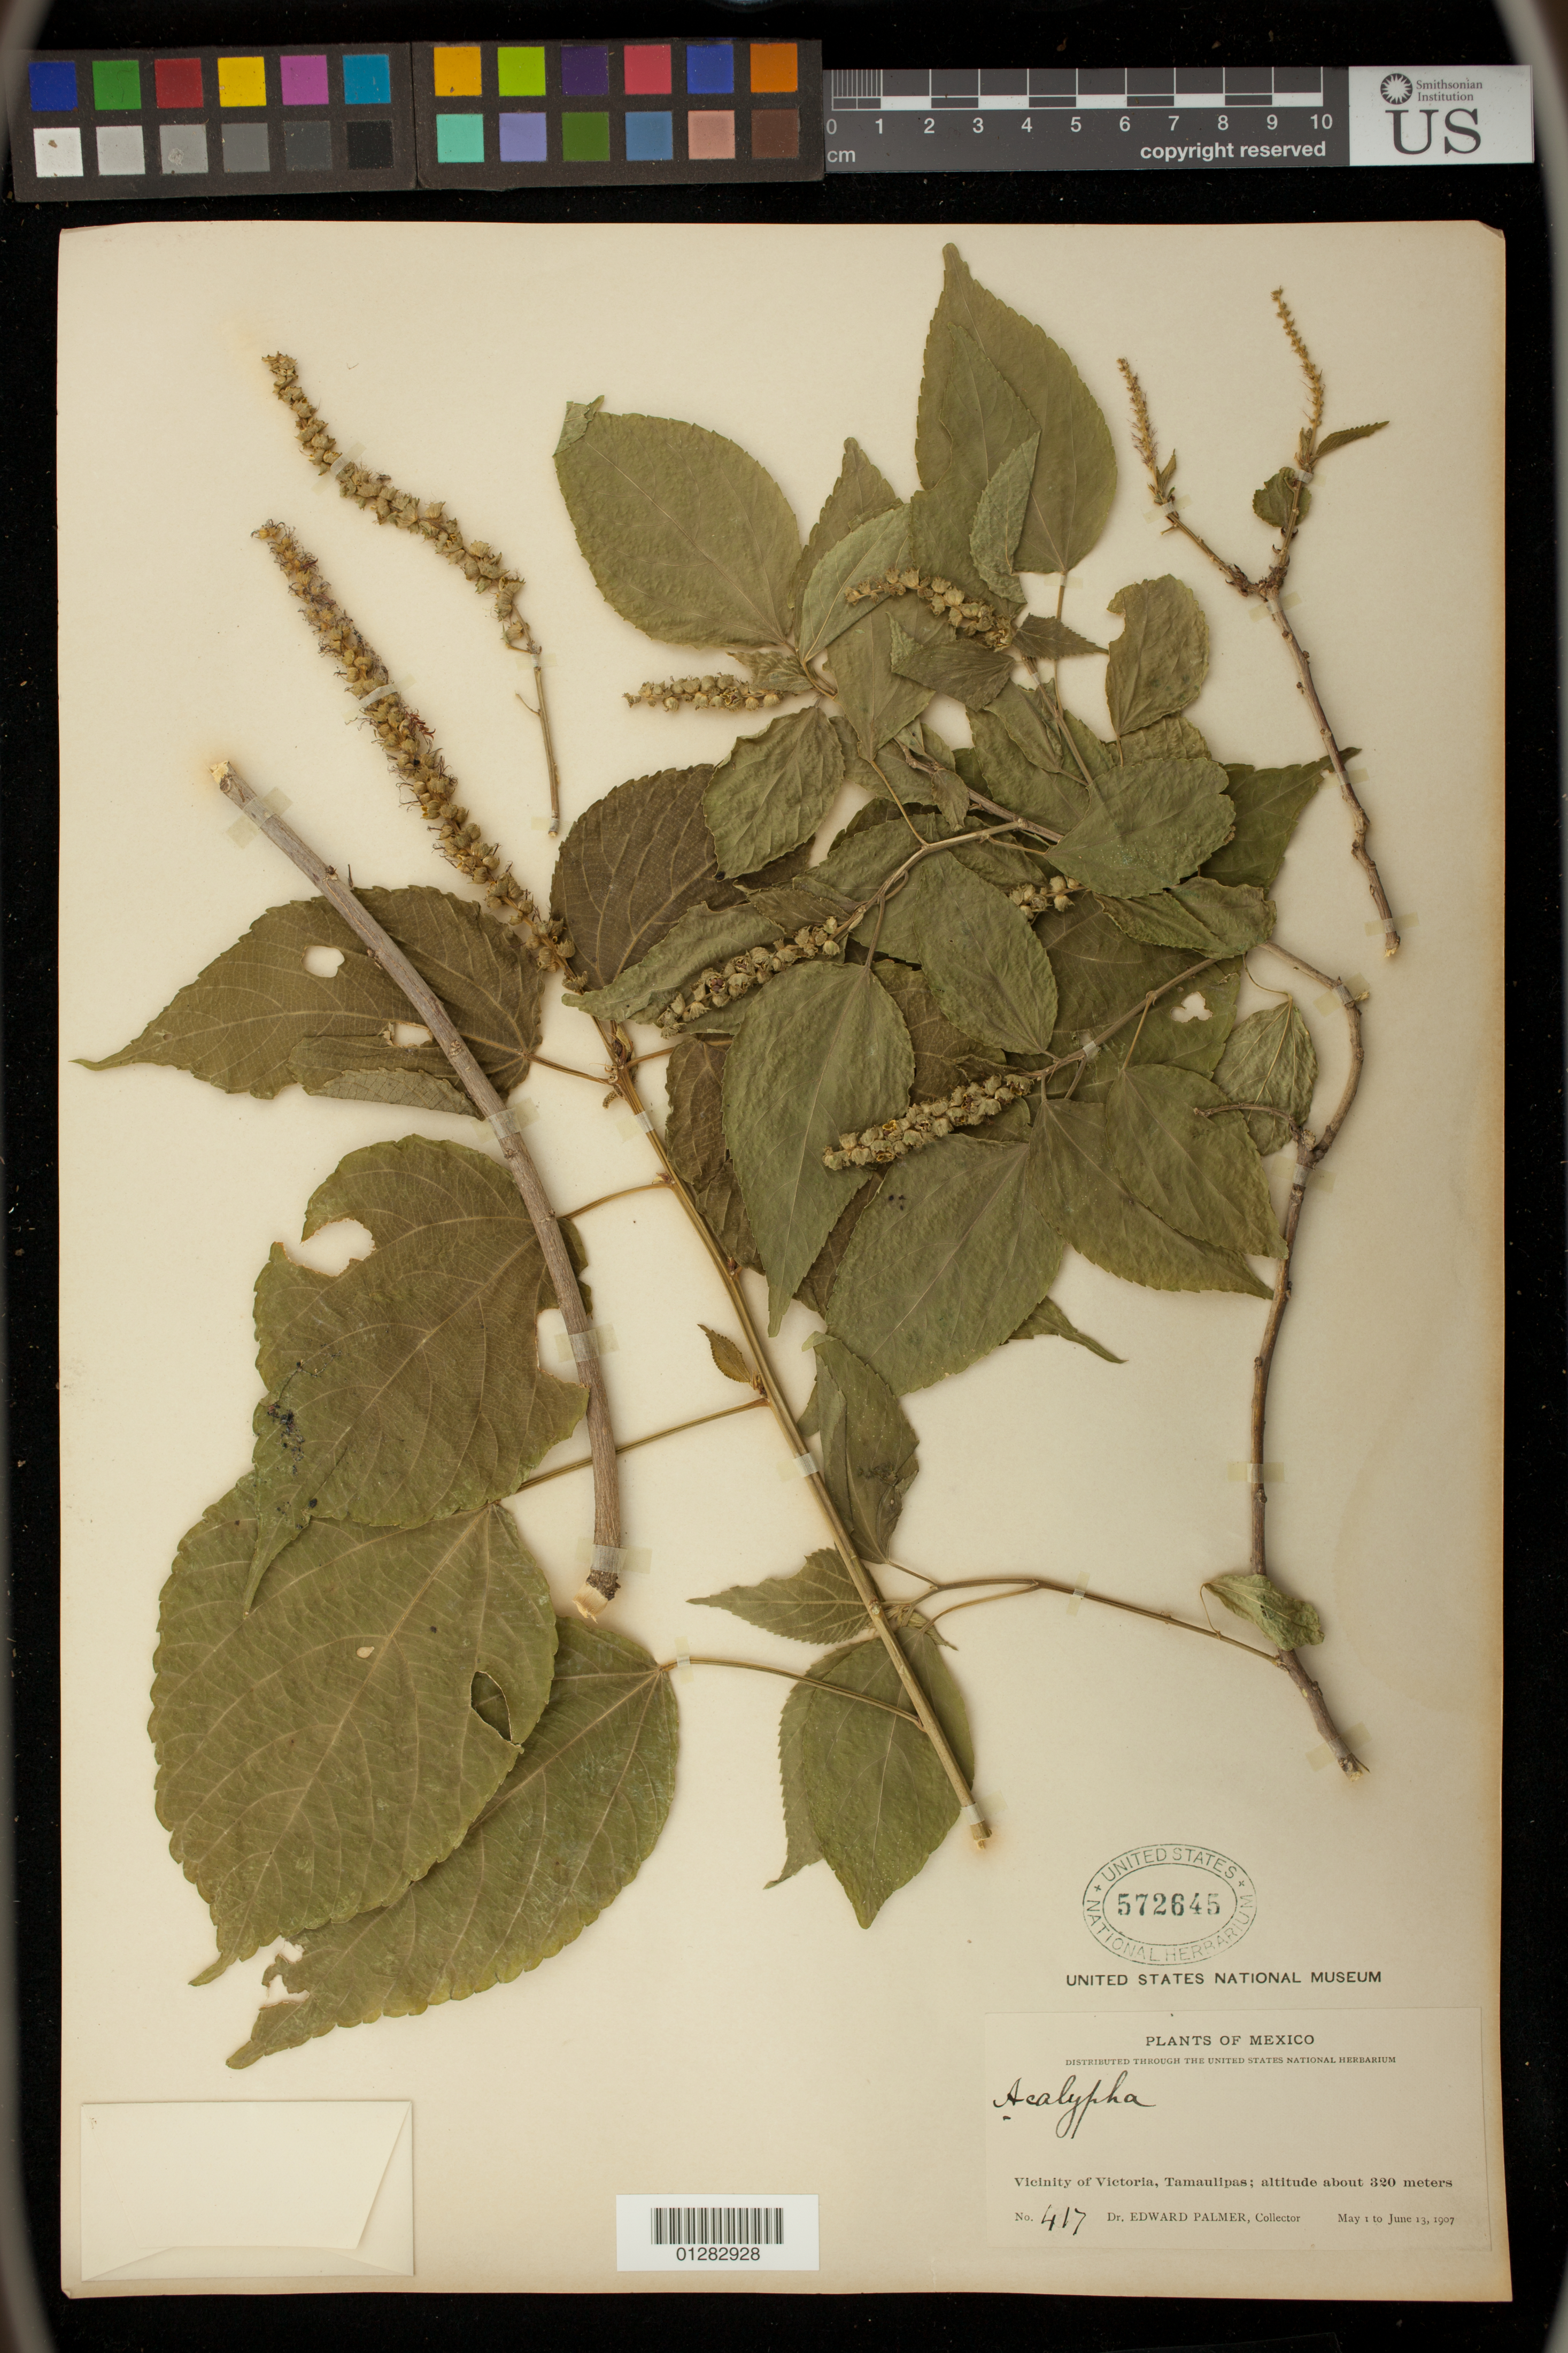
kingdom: Plantae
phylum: Tracheophyta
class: Magnoliopsida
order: Malpighiales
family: Euphorbiaceae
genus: Acalypha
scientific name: Acalypha sp.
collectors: E. Palmer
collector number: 417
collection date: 1907-05-01/1907-06-14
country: Mexico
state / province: Tamaulipas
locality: Vicinity of Victoria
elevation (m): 98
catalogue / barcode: US 572645